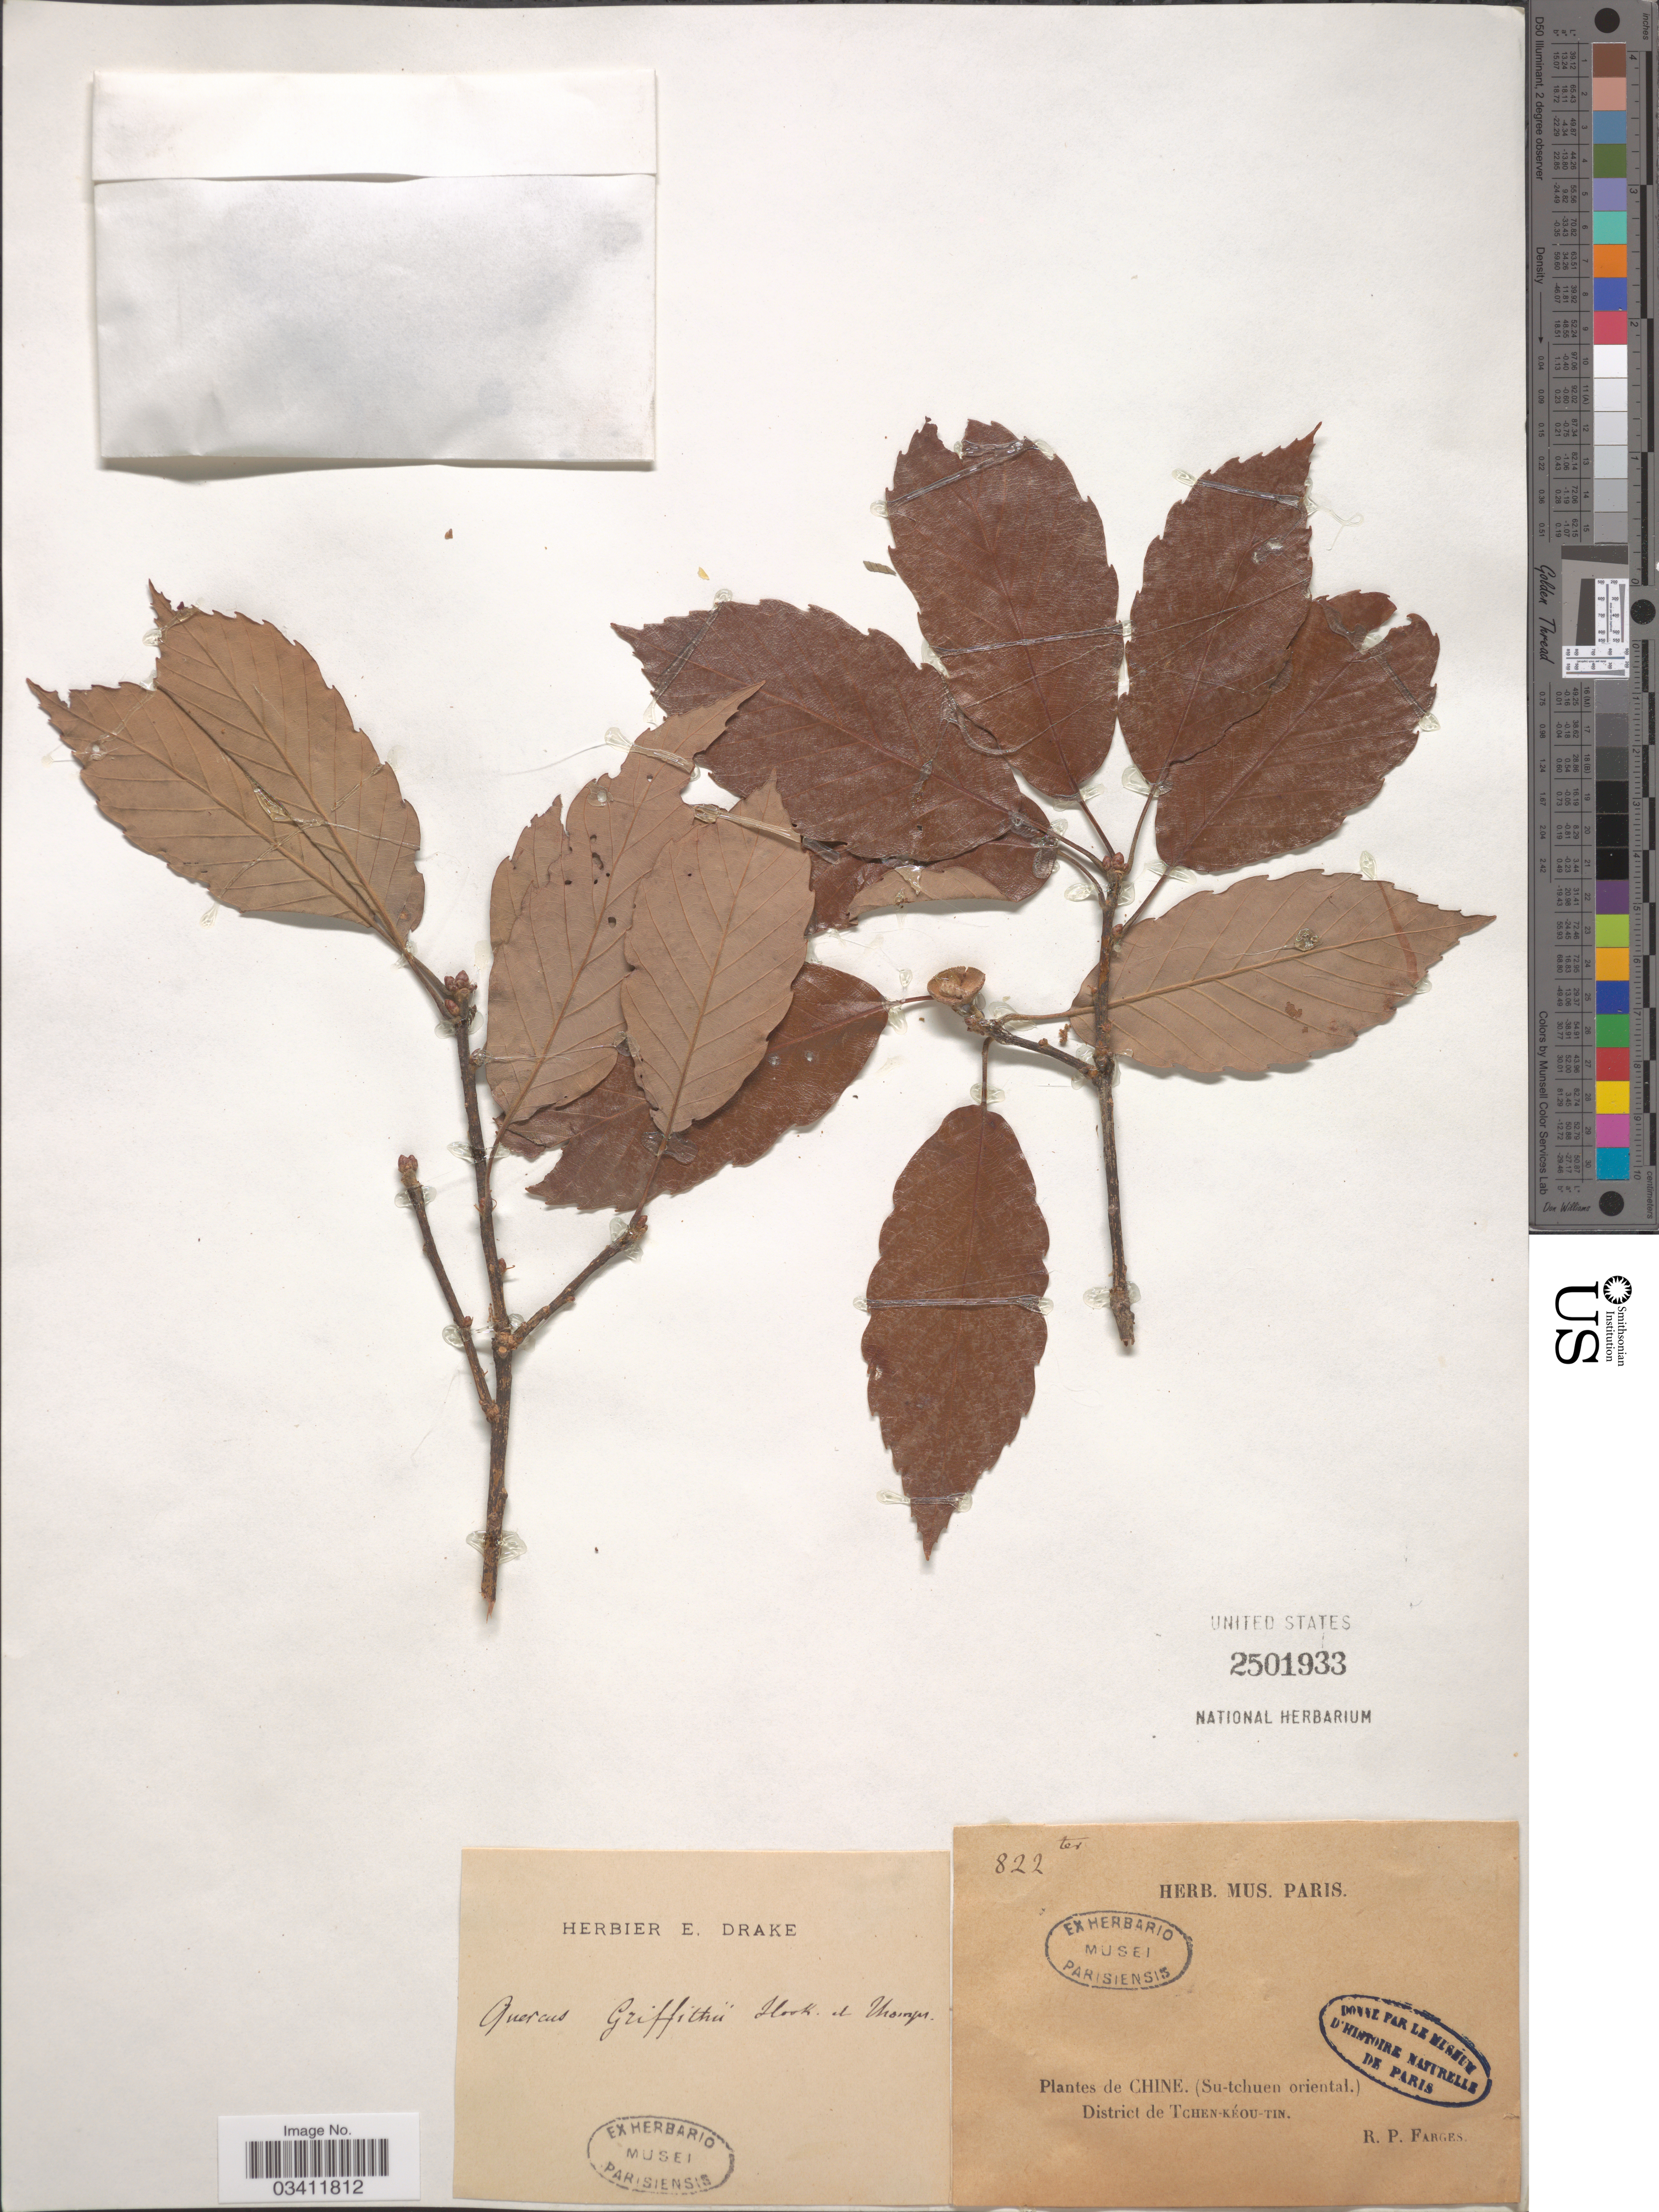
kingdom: Plantae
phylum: Tracheophyta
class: Magnoliopsida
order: Fagales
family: Fagaceae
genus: Quercus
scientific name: Quercus griffithii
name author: Hook. f. & Thomson ex Miq.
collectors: R. Farges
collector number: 822ter*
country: China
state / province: Sichuan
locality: Chine. (Su-tchuen oriental.). District de Tchen-kéou-tin.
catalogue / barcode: US 2501933